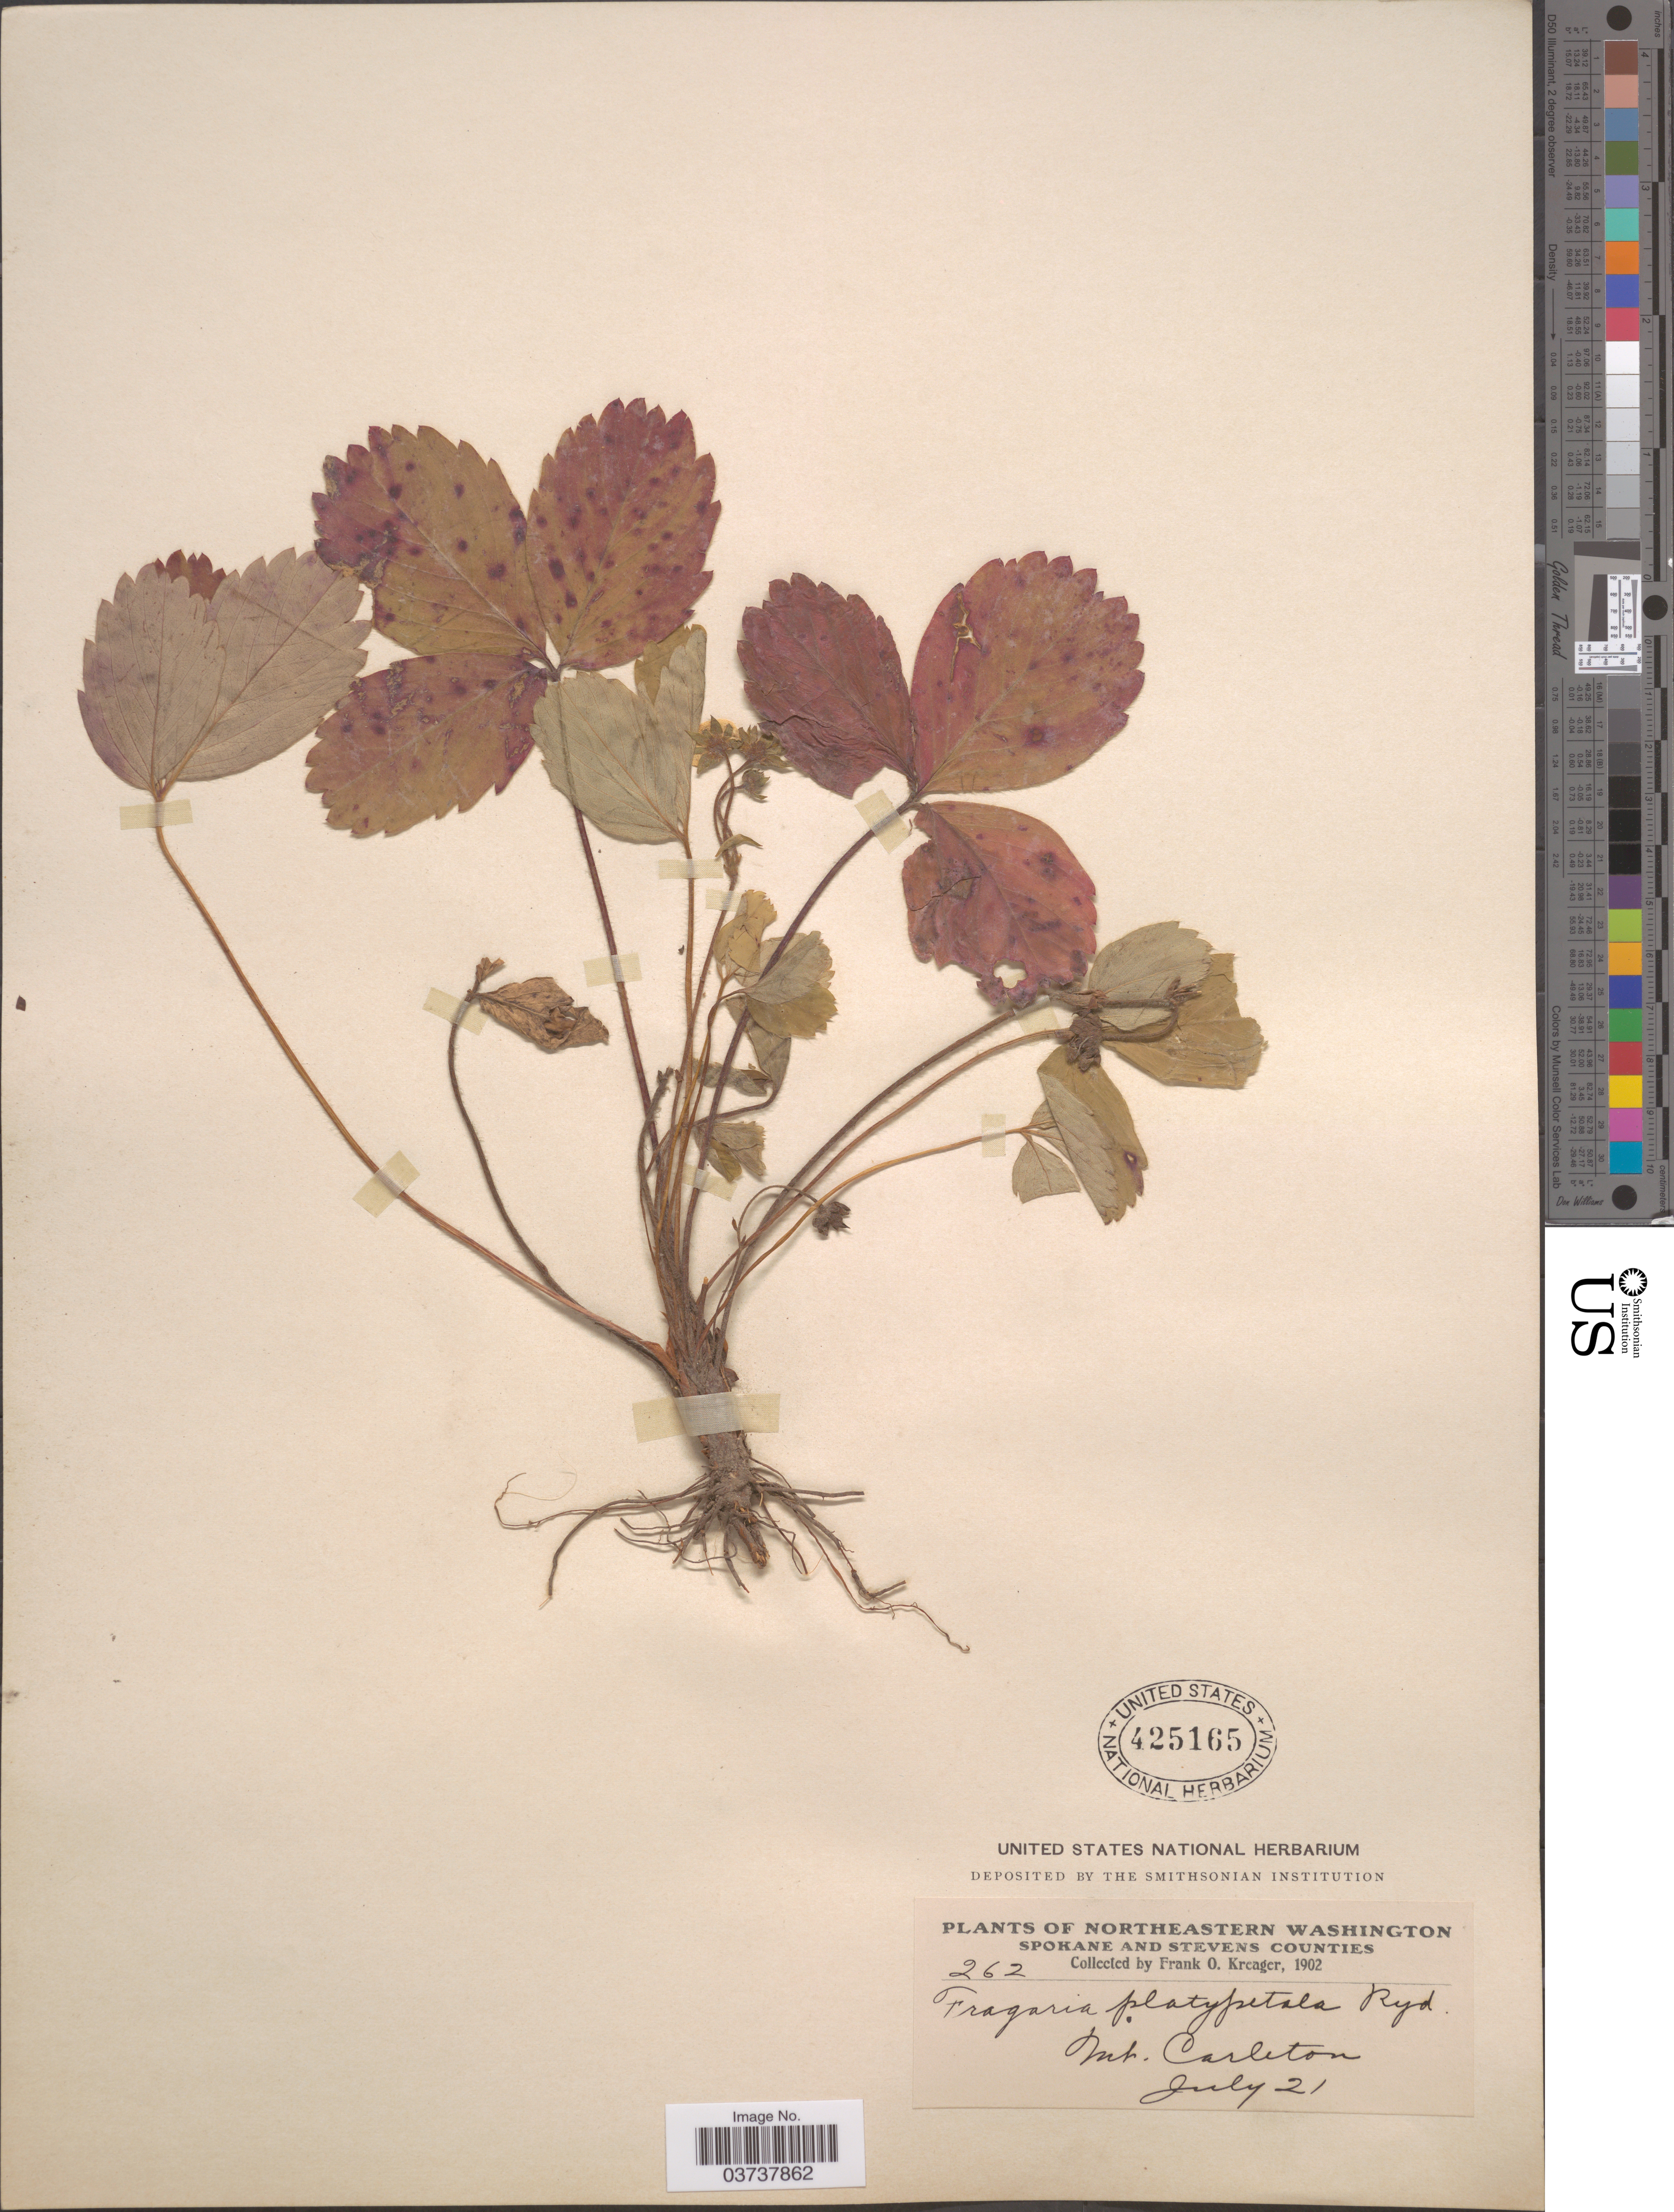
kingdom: Plantae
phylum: Tracheophyta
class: Magnoliopsida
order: Rosales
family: Rosaceae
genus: Fragaria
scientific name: Fragaria virginiana subsp. platypetala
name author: (Rydb.) Staudt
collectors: F. Kreager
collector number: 262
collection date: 1902-07-21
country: United States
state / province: Washington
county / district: Spokane / Stevens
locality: Northeastern Washington. Spokane and Stevens Counties, Mt. Carleton.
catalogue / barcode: US 425165